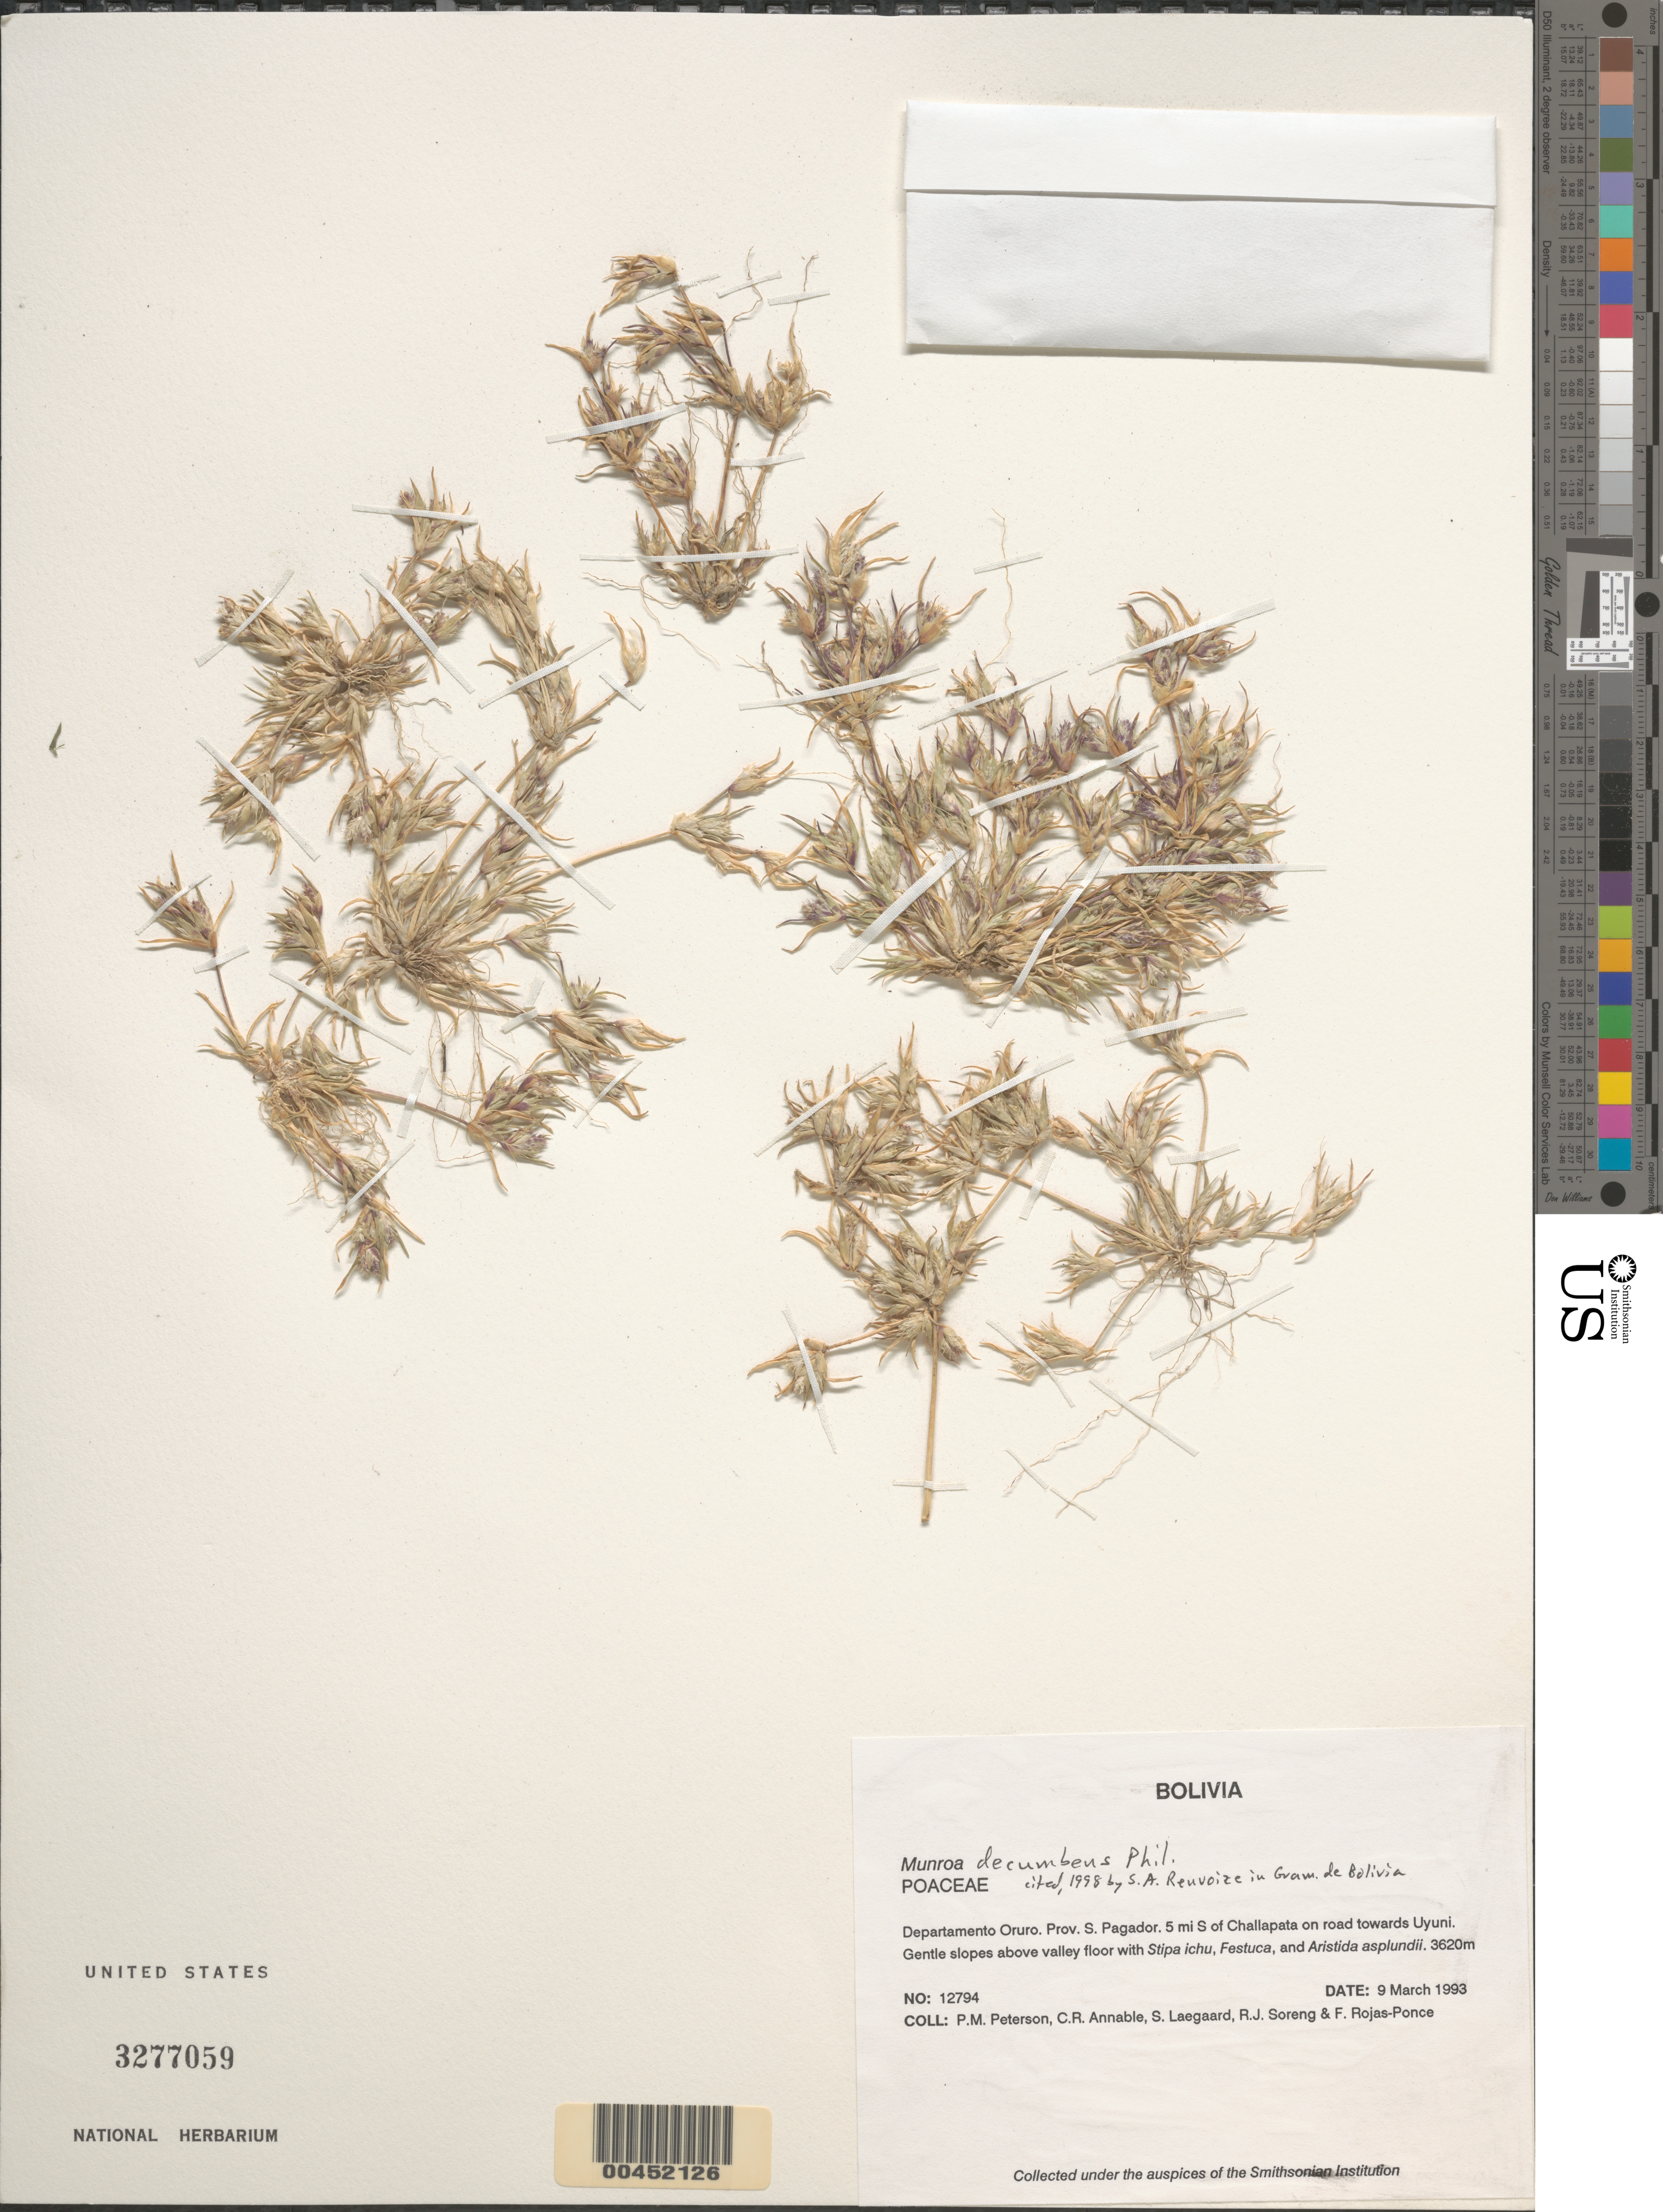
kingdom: Plantae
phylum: Tracheophyta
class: Liliopsida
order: Poales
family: Poaceae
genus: Munroa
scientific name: Munroa sp.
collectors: P. M. Peterson, C. R. Annable, S. Lægaard, R. J. Soreng & F. Rojas-Ponce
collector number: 12794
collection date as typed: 09 Mar 1993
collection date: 1993-03-09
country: Bolivia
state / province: Oruro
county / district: Sebastián Pagador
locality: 5 mi S of Challapata on road towards Uyuni.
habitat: Gentle slopes above valley floor with Stipa ichu, Festuca, and Aristida asplundii.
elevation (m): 3620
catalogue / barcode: US 3277059